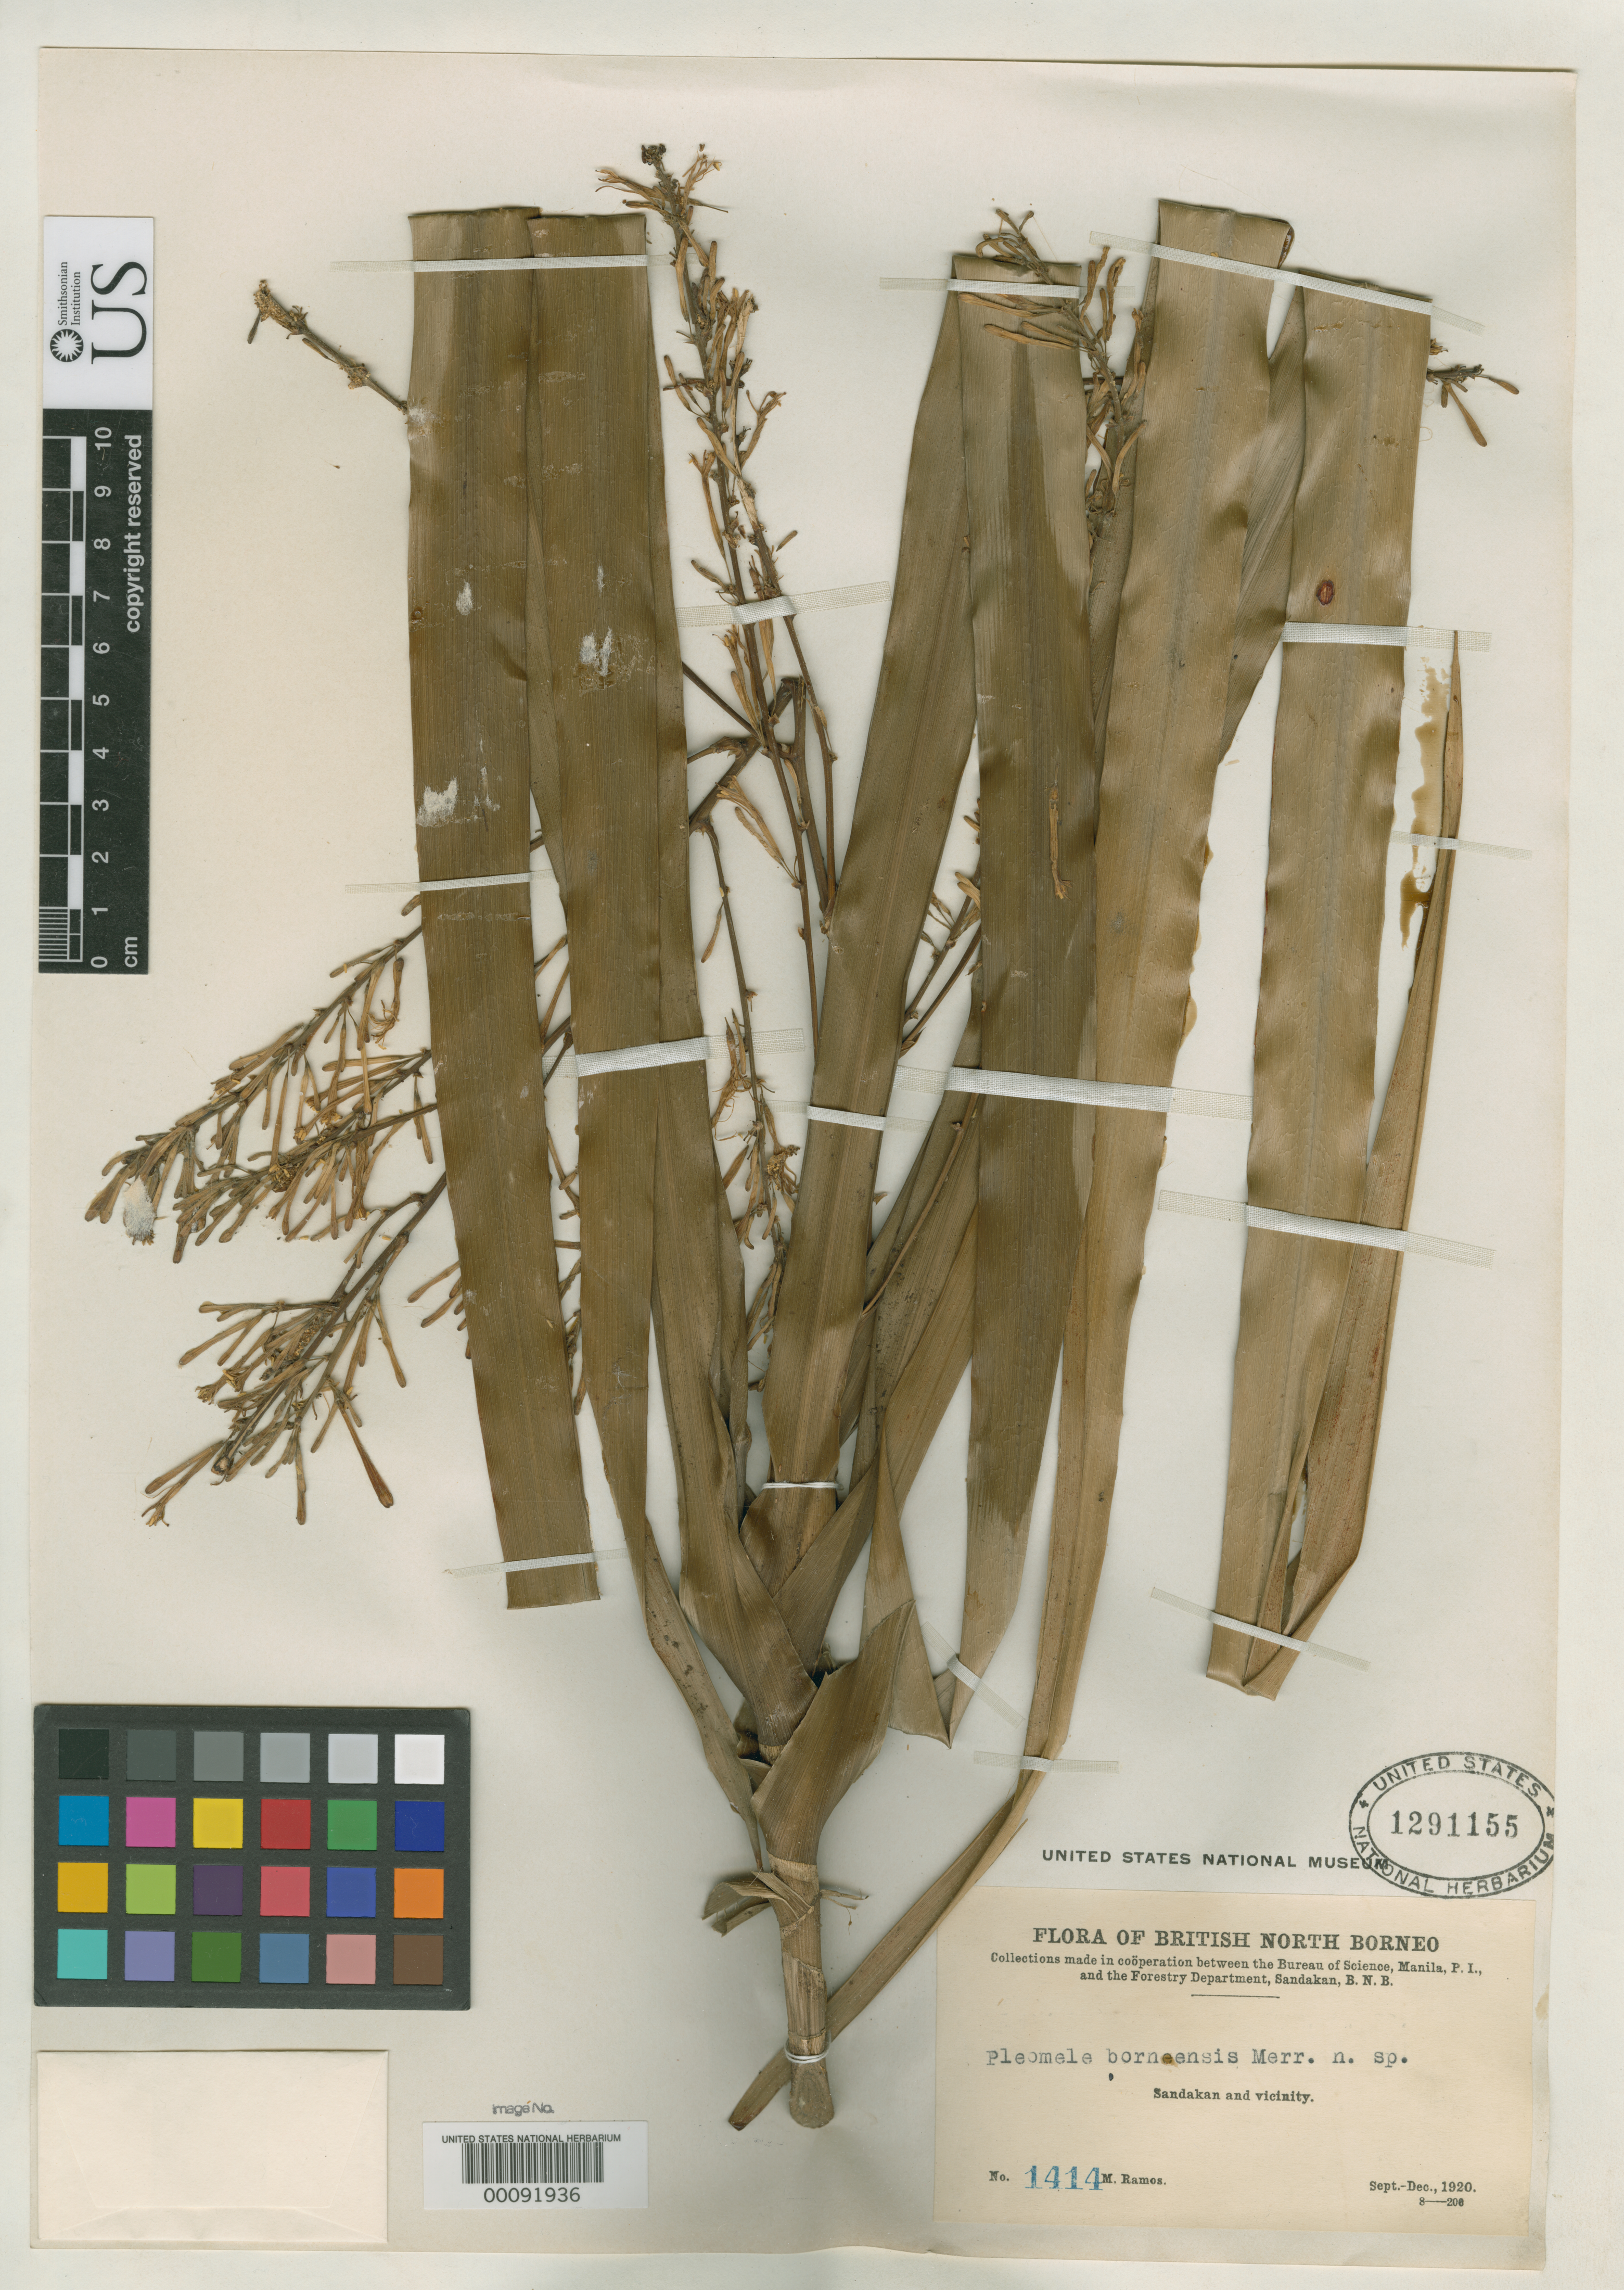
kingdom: Plantae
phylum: Tracheophyta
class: Liliopsida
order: Asparagales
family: Asparagaceae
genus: Pleomele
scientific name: Pleomele borneensis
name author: Merr.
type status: Isotype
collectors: M. Ramos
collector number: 1414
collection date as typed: Sep 1920 to -- Dec 1920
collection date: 1920-09/1920-12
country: Malaysia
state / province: Sabah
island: Borneo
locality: Sandakan & vicinity.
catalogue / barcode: US 1291155